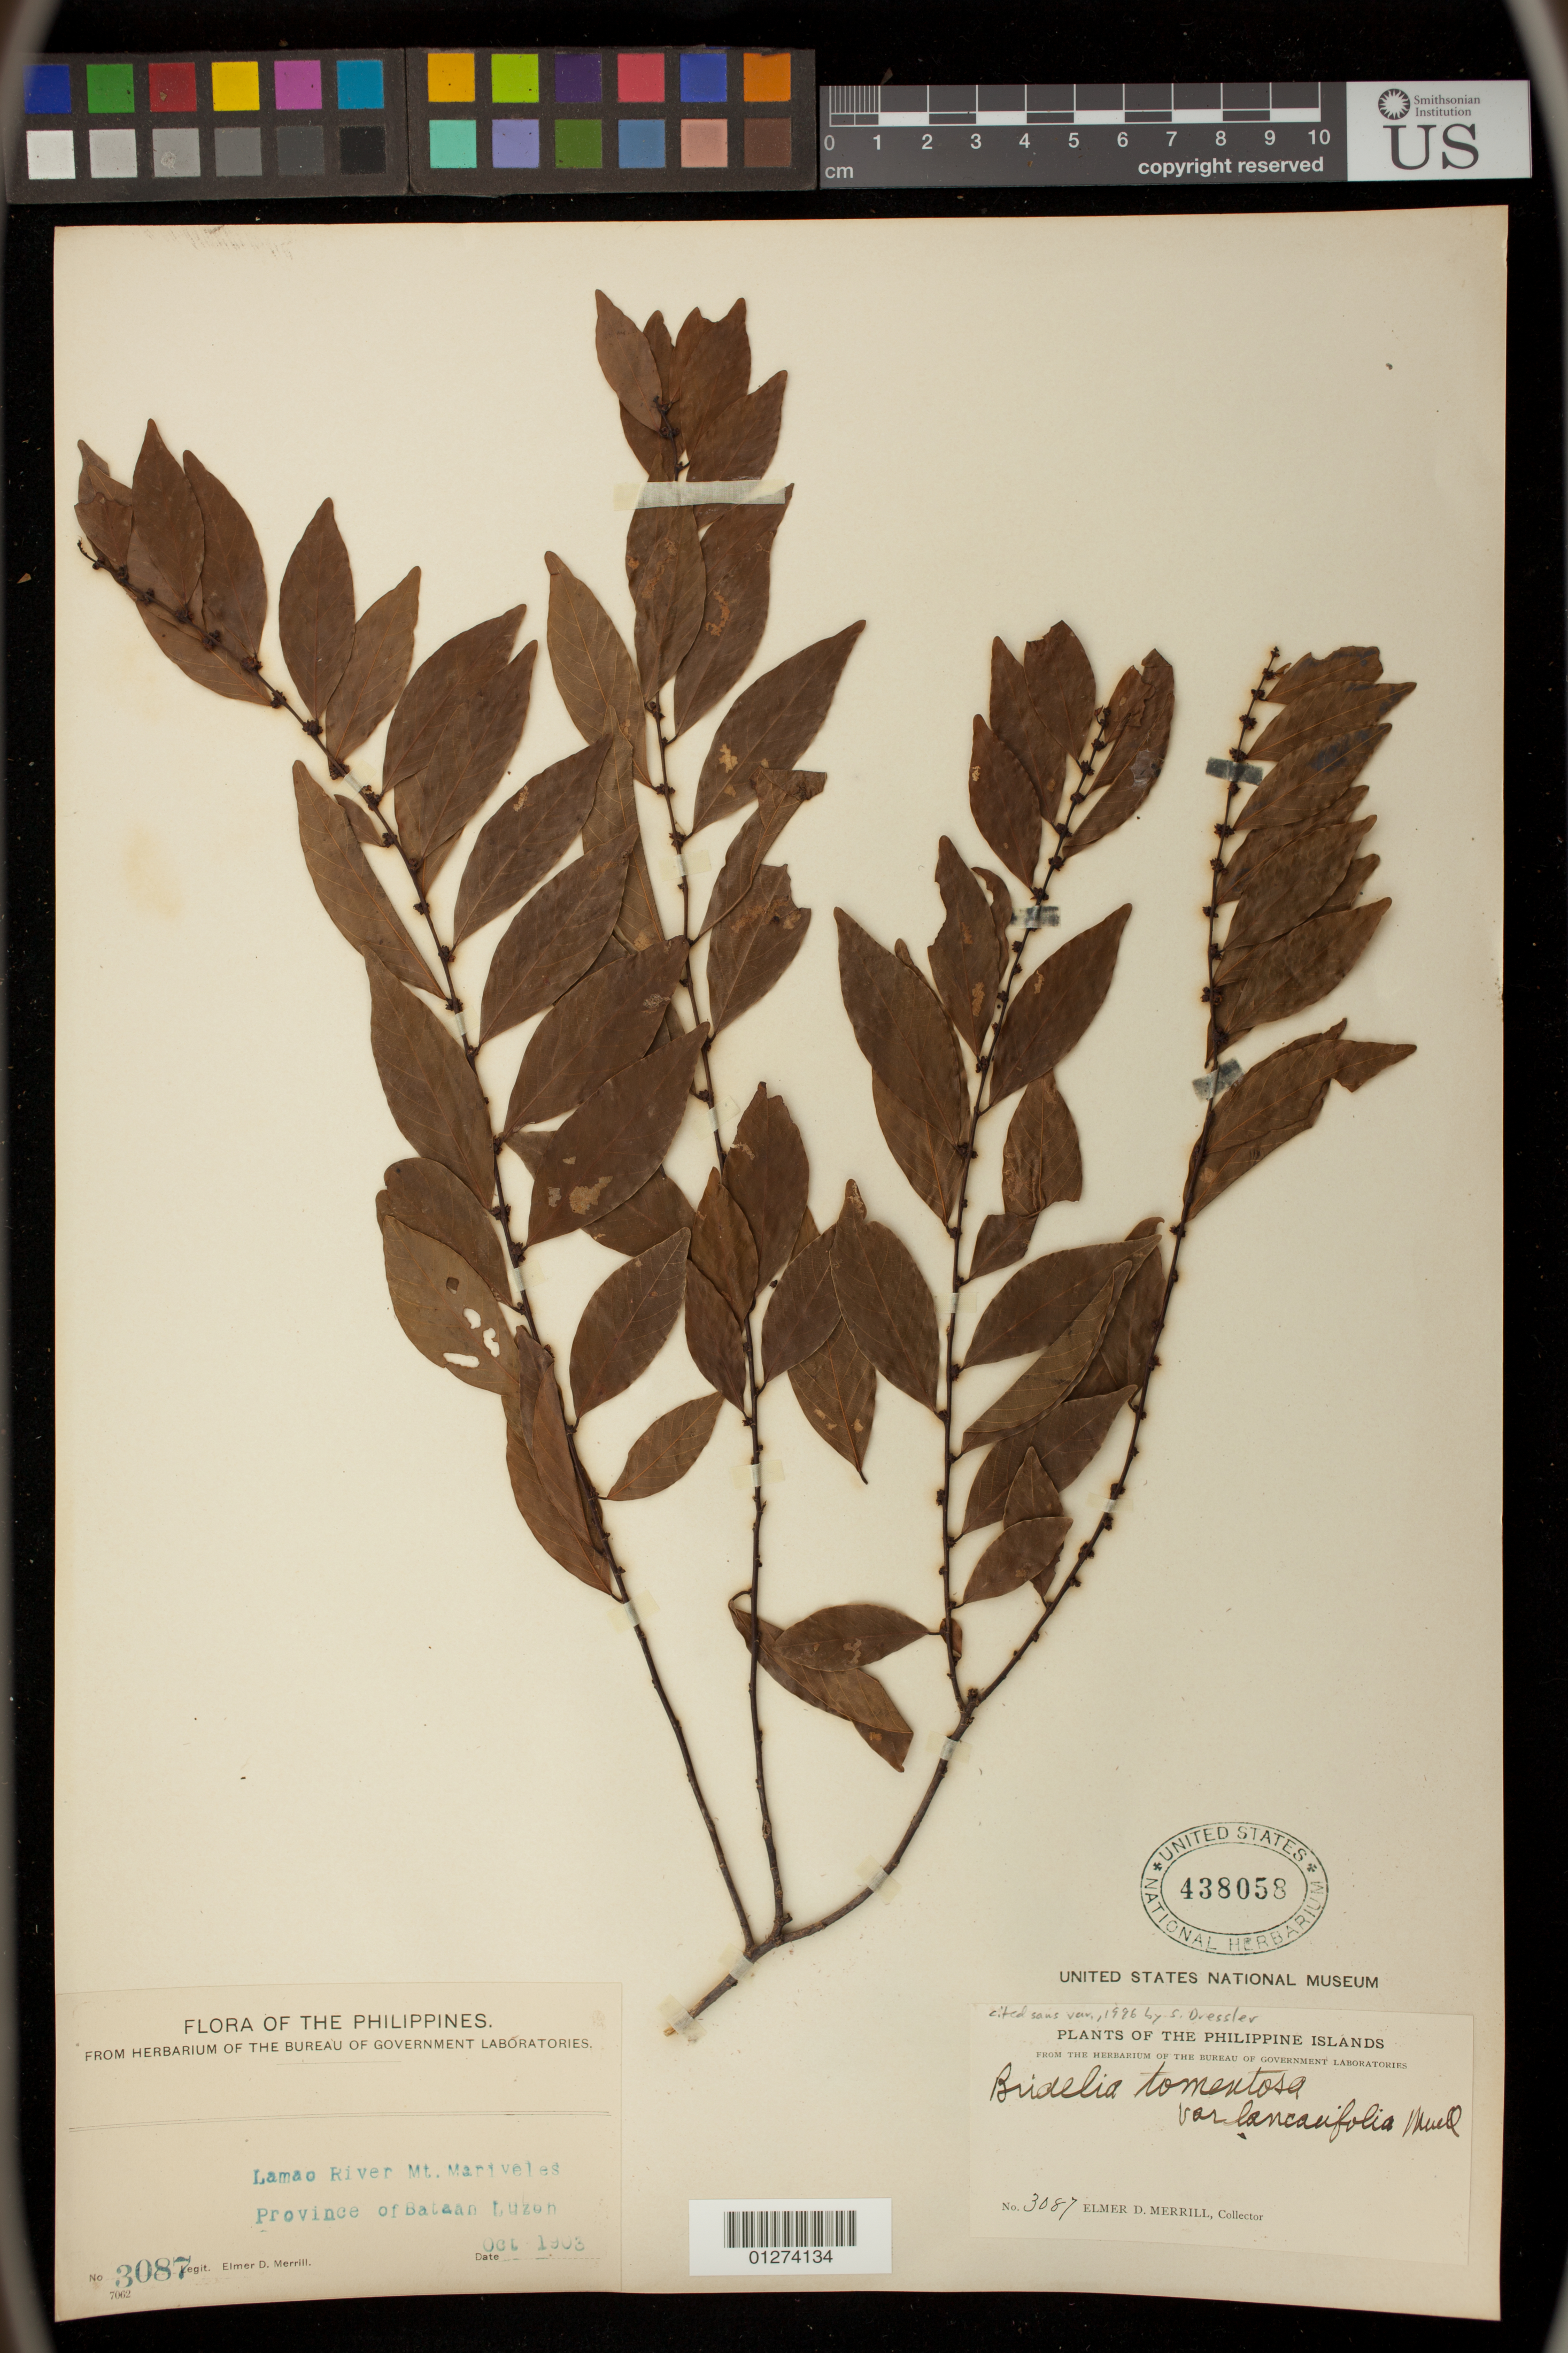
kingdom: Plantae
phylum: Tracheophyta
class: Magnoliopsida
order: Malpighiales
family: Phyllanthaceae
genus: Bridelia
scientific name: Bridelia tomentosa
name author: Blume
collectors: E. D. Merrill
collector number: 3087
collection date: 1903-10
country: Philippines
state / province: Central Luzon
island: Luzon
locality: Lamao River, Mt. mariveles, Province of Bataan, Luzon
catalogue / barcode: US 438058